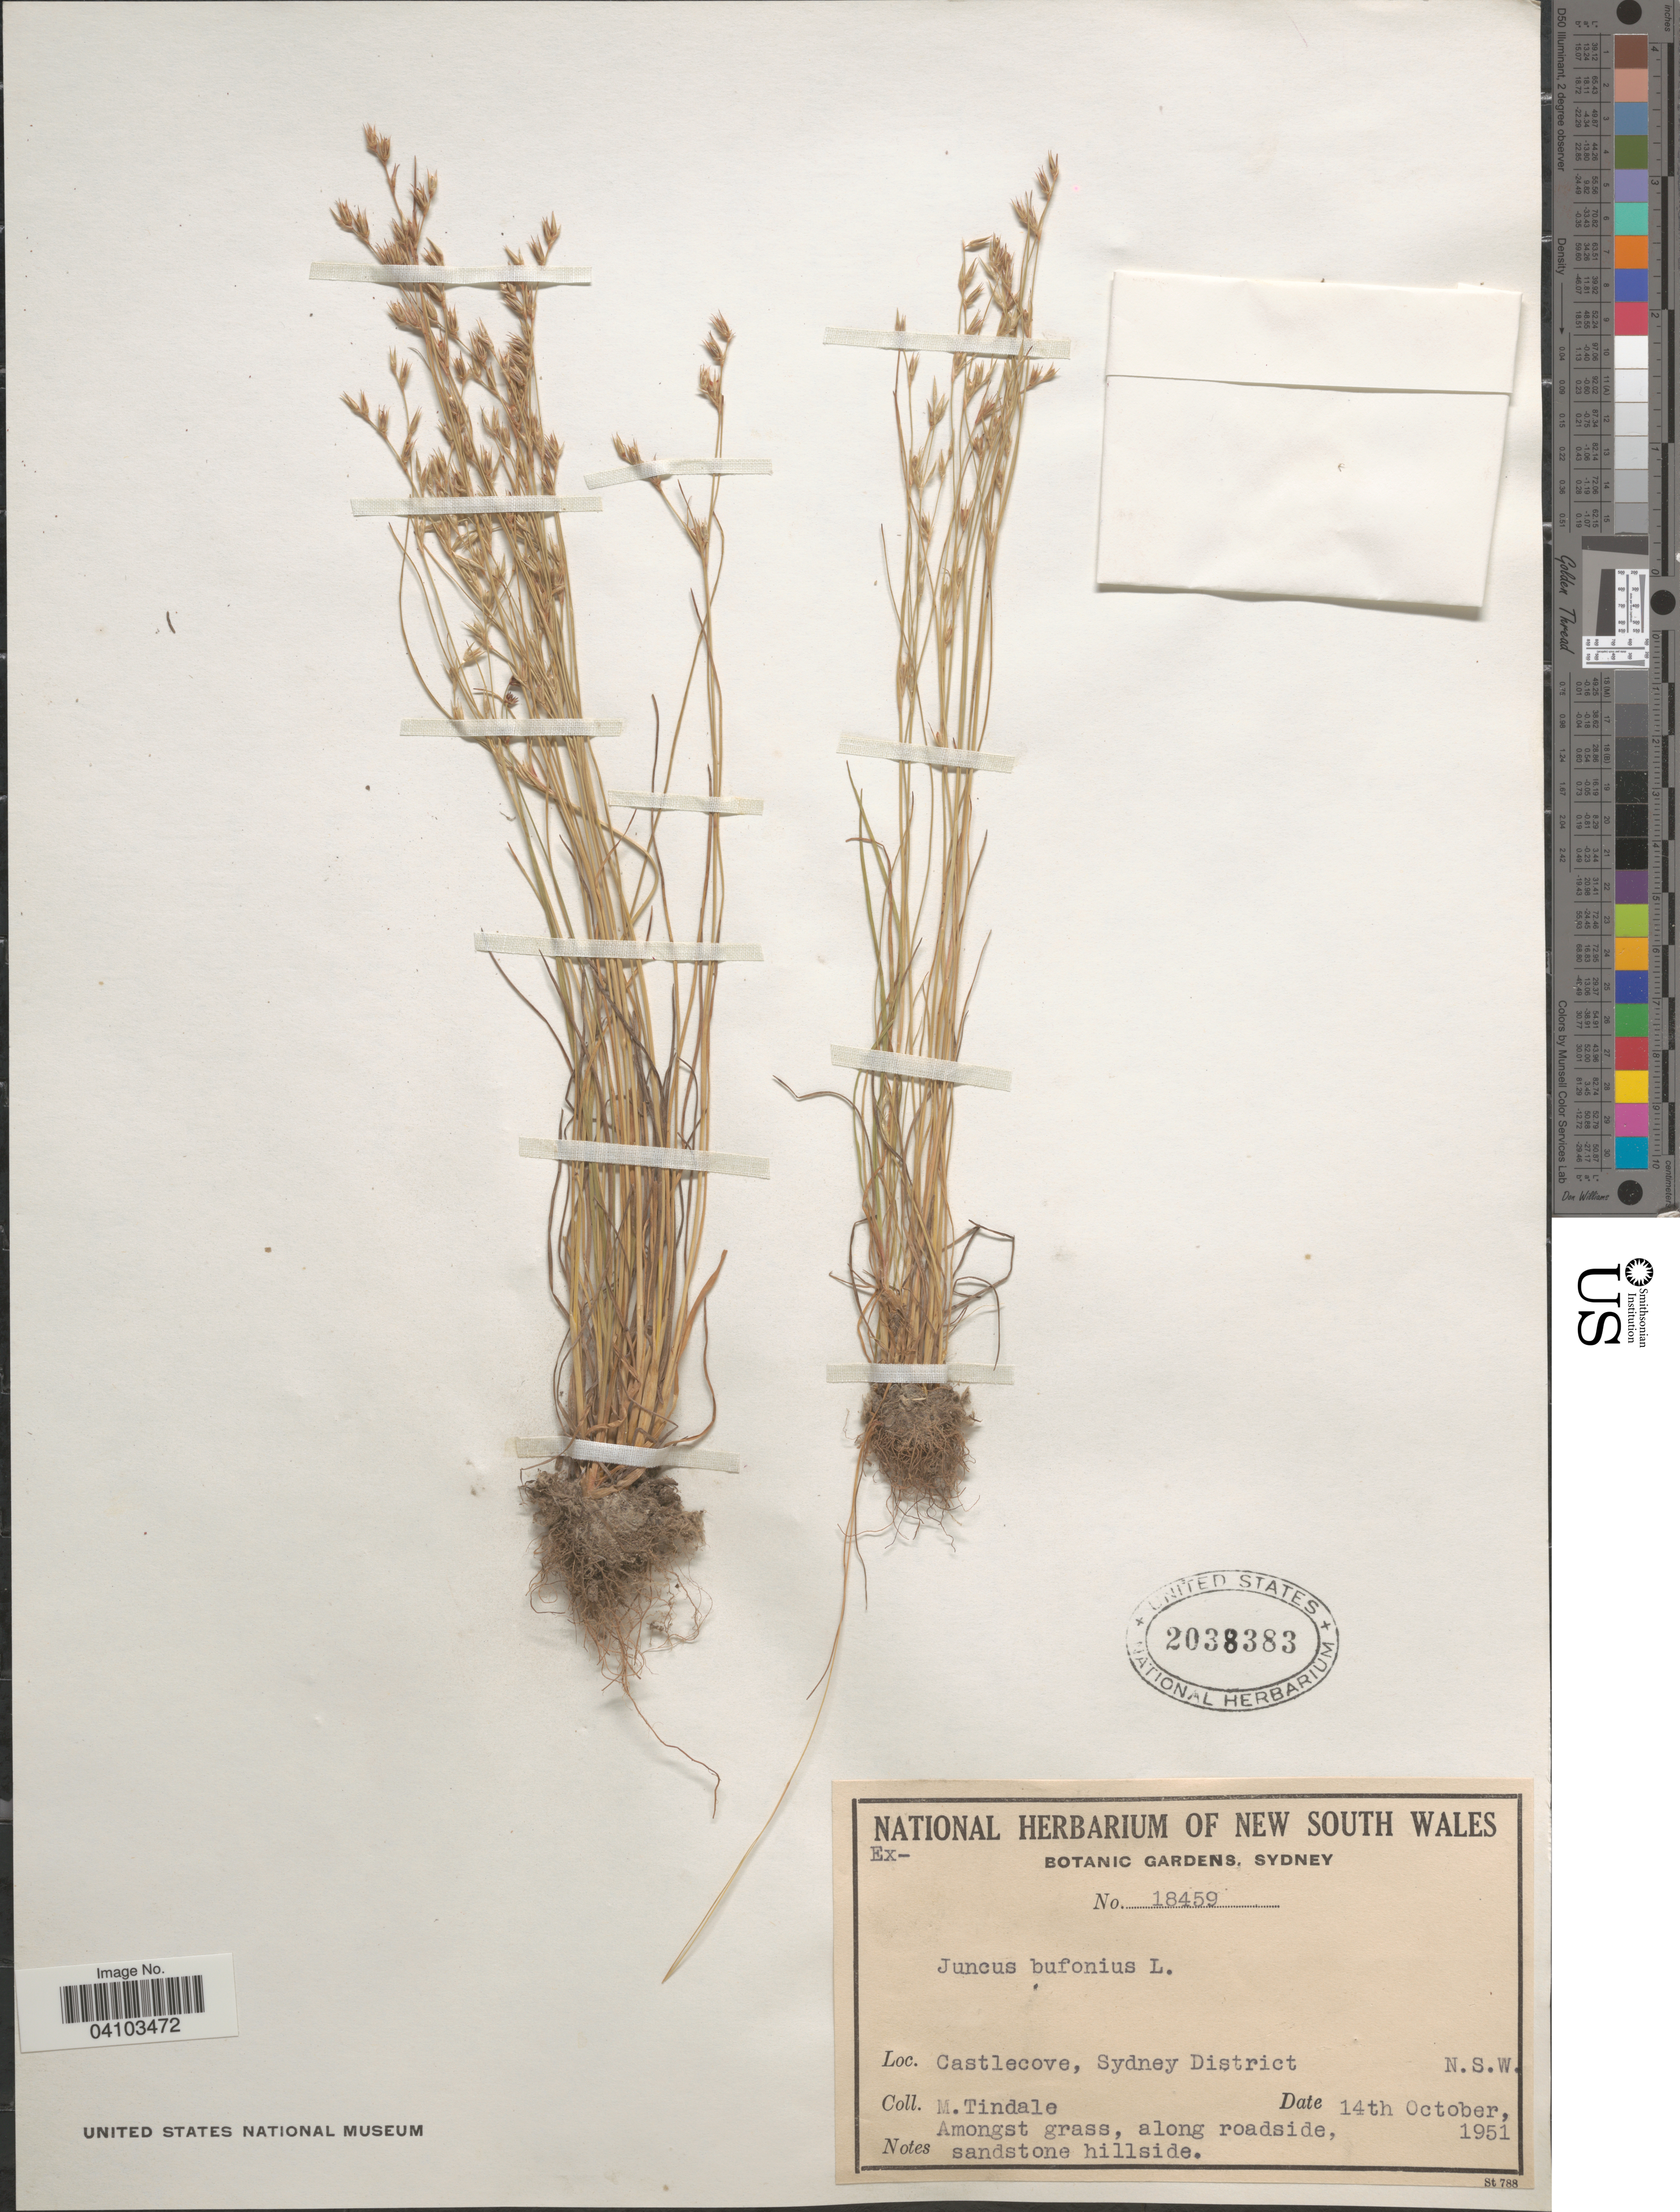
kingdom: Plantae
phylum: Tracheophyta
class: Liliopsida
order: Poales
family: Juncaceae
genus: Juncus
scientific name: Juncus bufonius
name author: L.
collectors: M. D. Tindale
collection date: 1951-10-14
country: Australia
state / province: New South Wales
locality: Castlecove, Sydney District.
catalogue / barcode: US 2038383